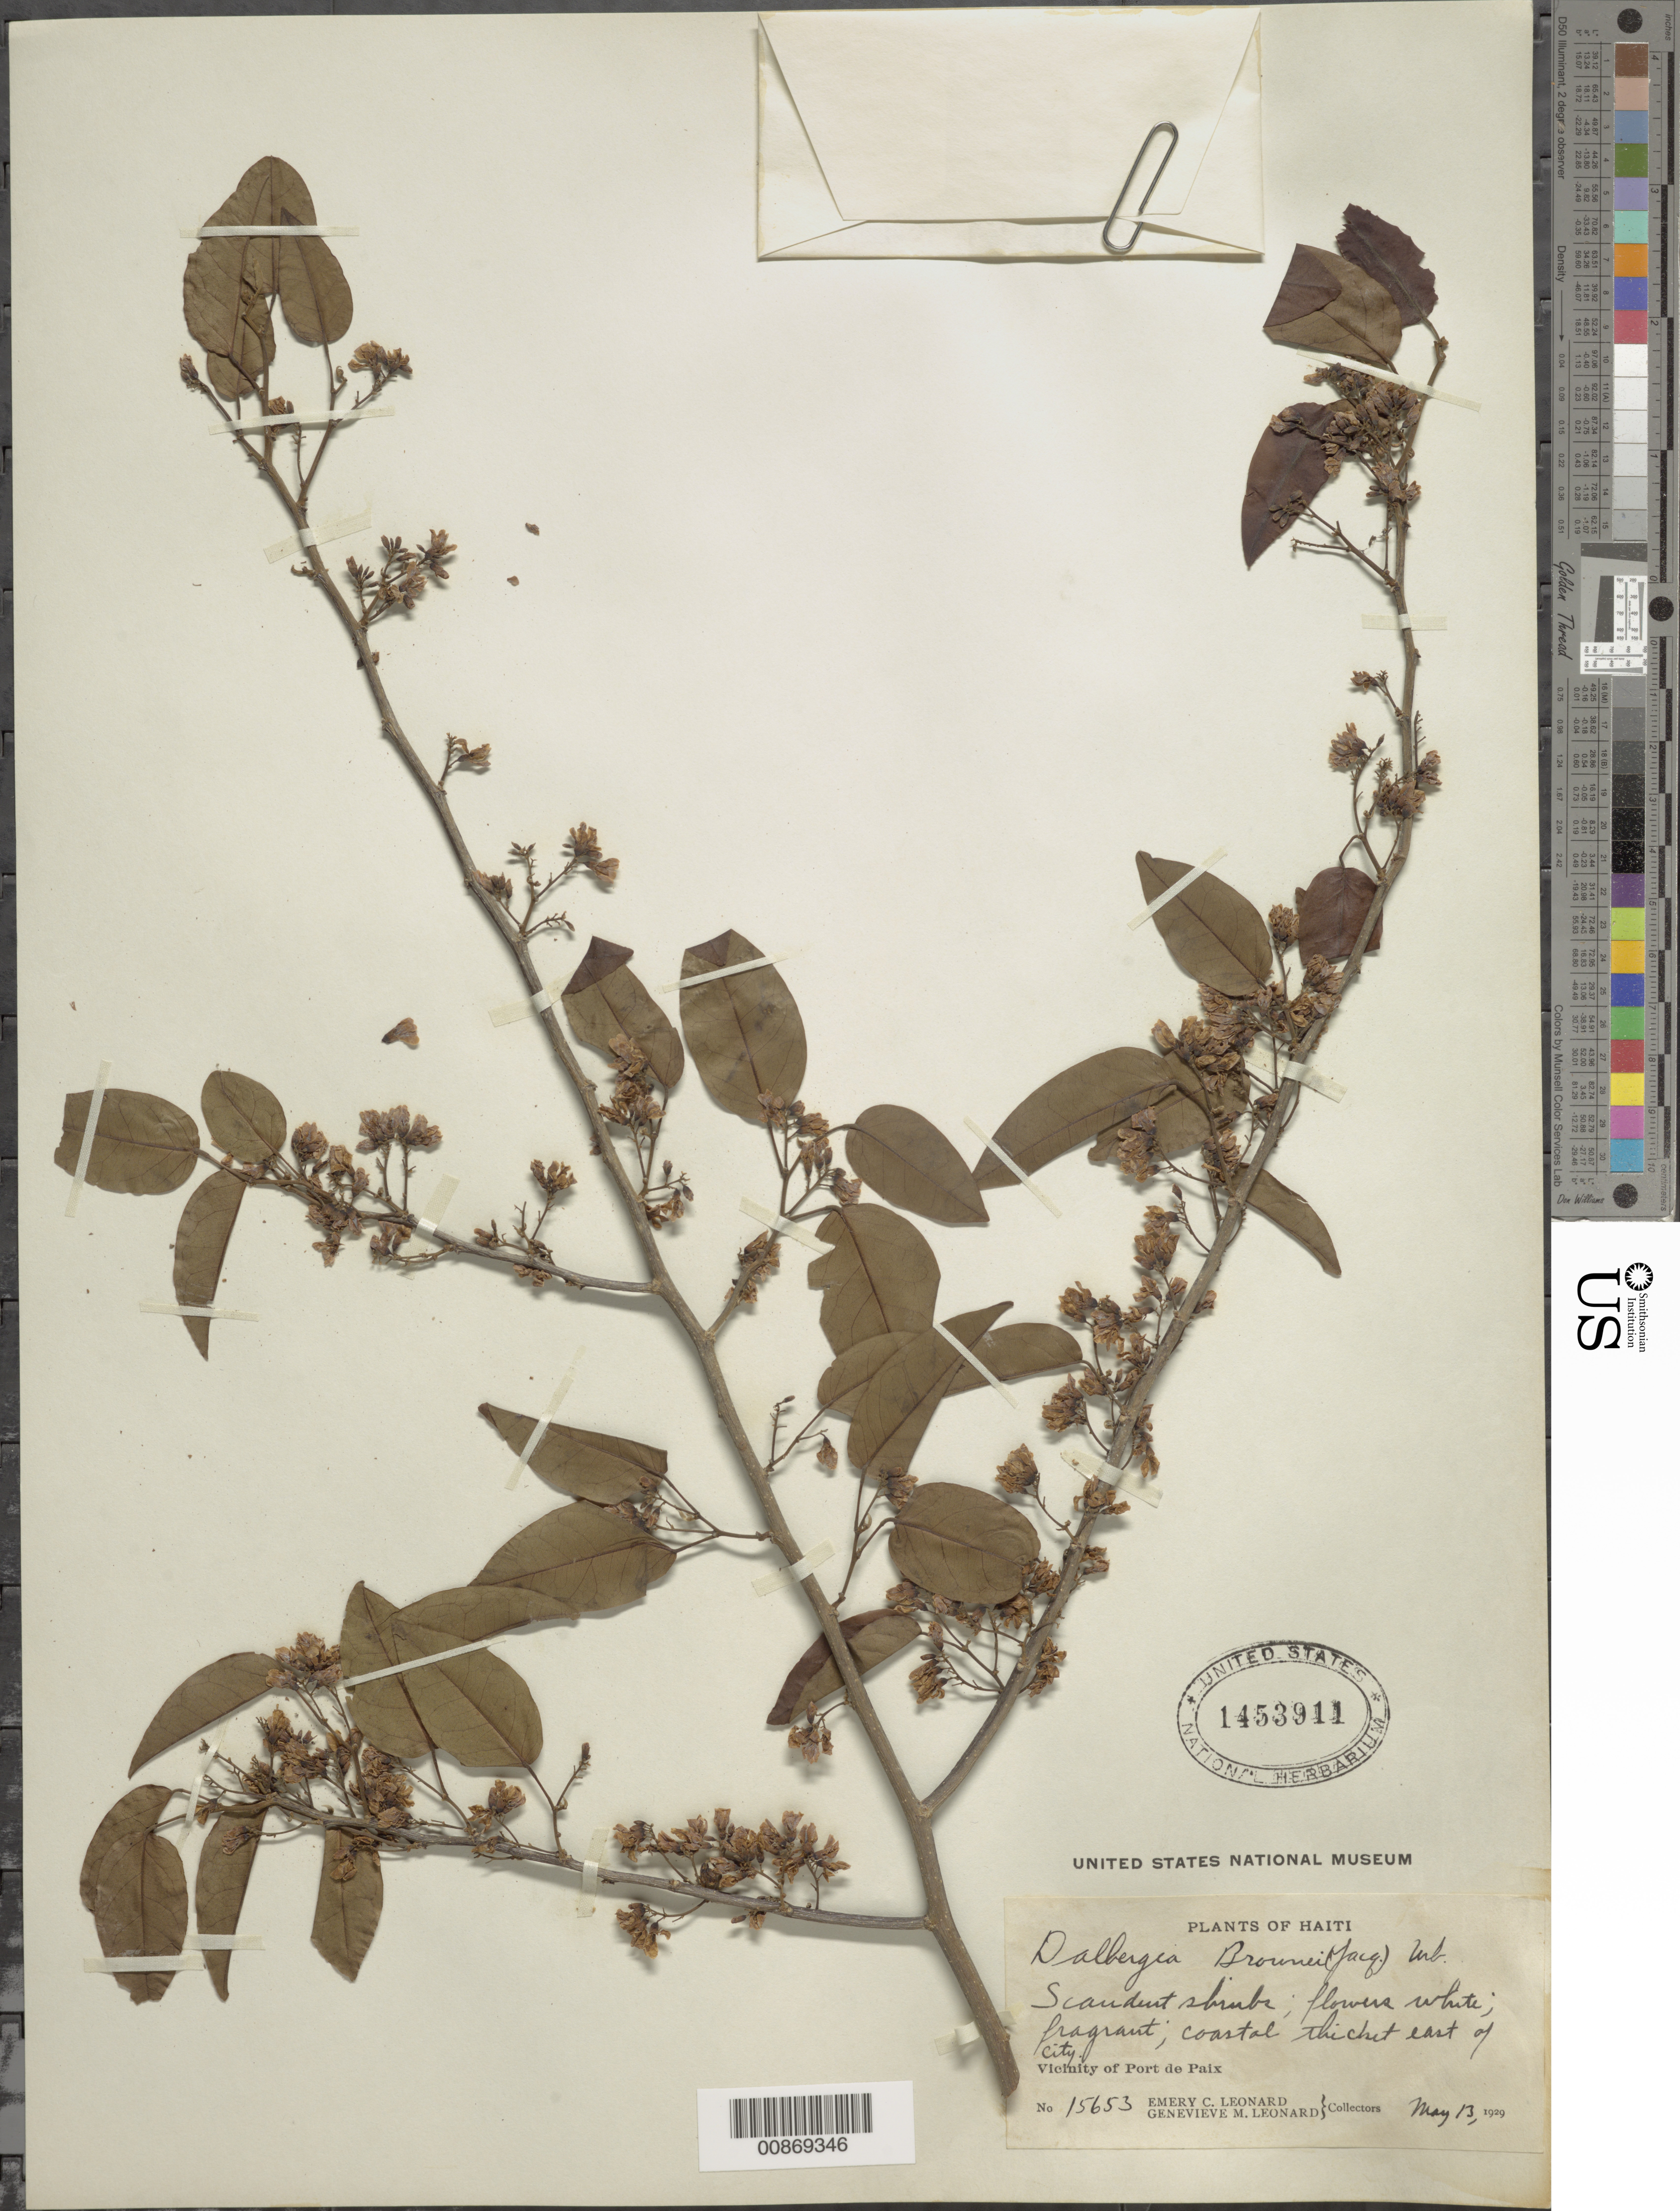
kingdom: Plantae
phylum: Tracheophyta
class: Magnoliopsida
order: Fabales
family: Fabaceae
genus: Dalbergia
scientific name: Dalbergia brownei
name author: (Jacq.) Schinz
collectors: E. C. Leonard & G. M. Leonard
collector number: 15653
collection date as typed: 13 May 1929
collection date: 1929-05-13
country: Haiti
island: Hispaniola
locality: Vicinity of Port de Paix. East of city.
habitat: Coastal thicket.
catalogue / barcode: US 1453911